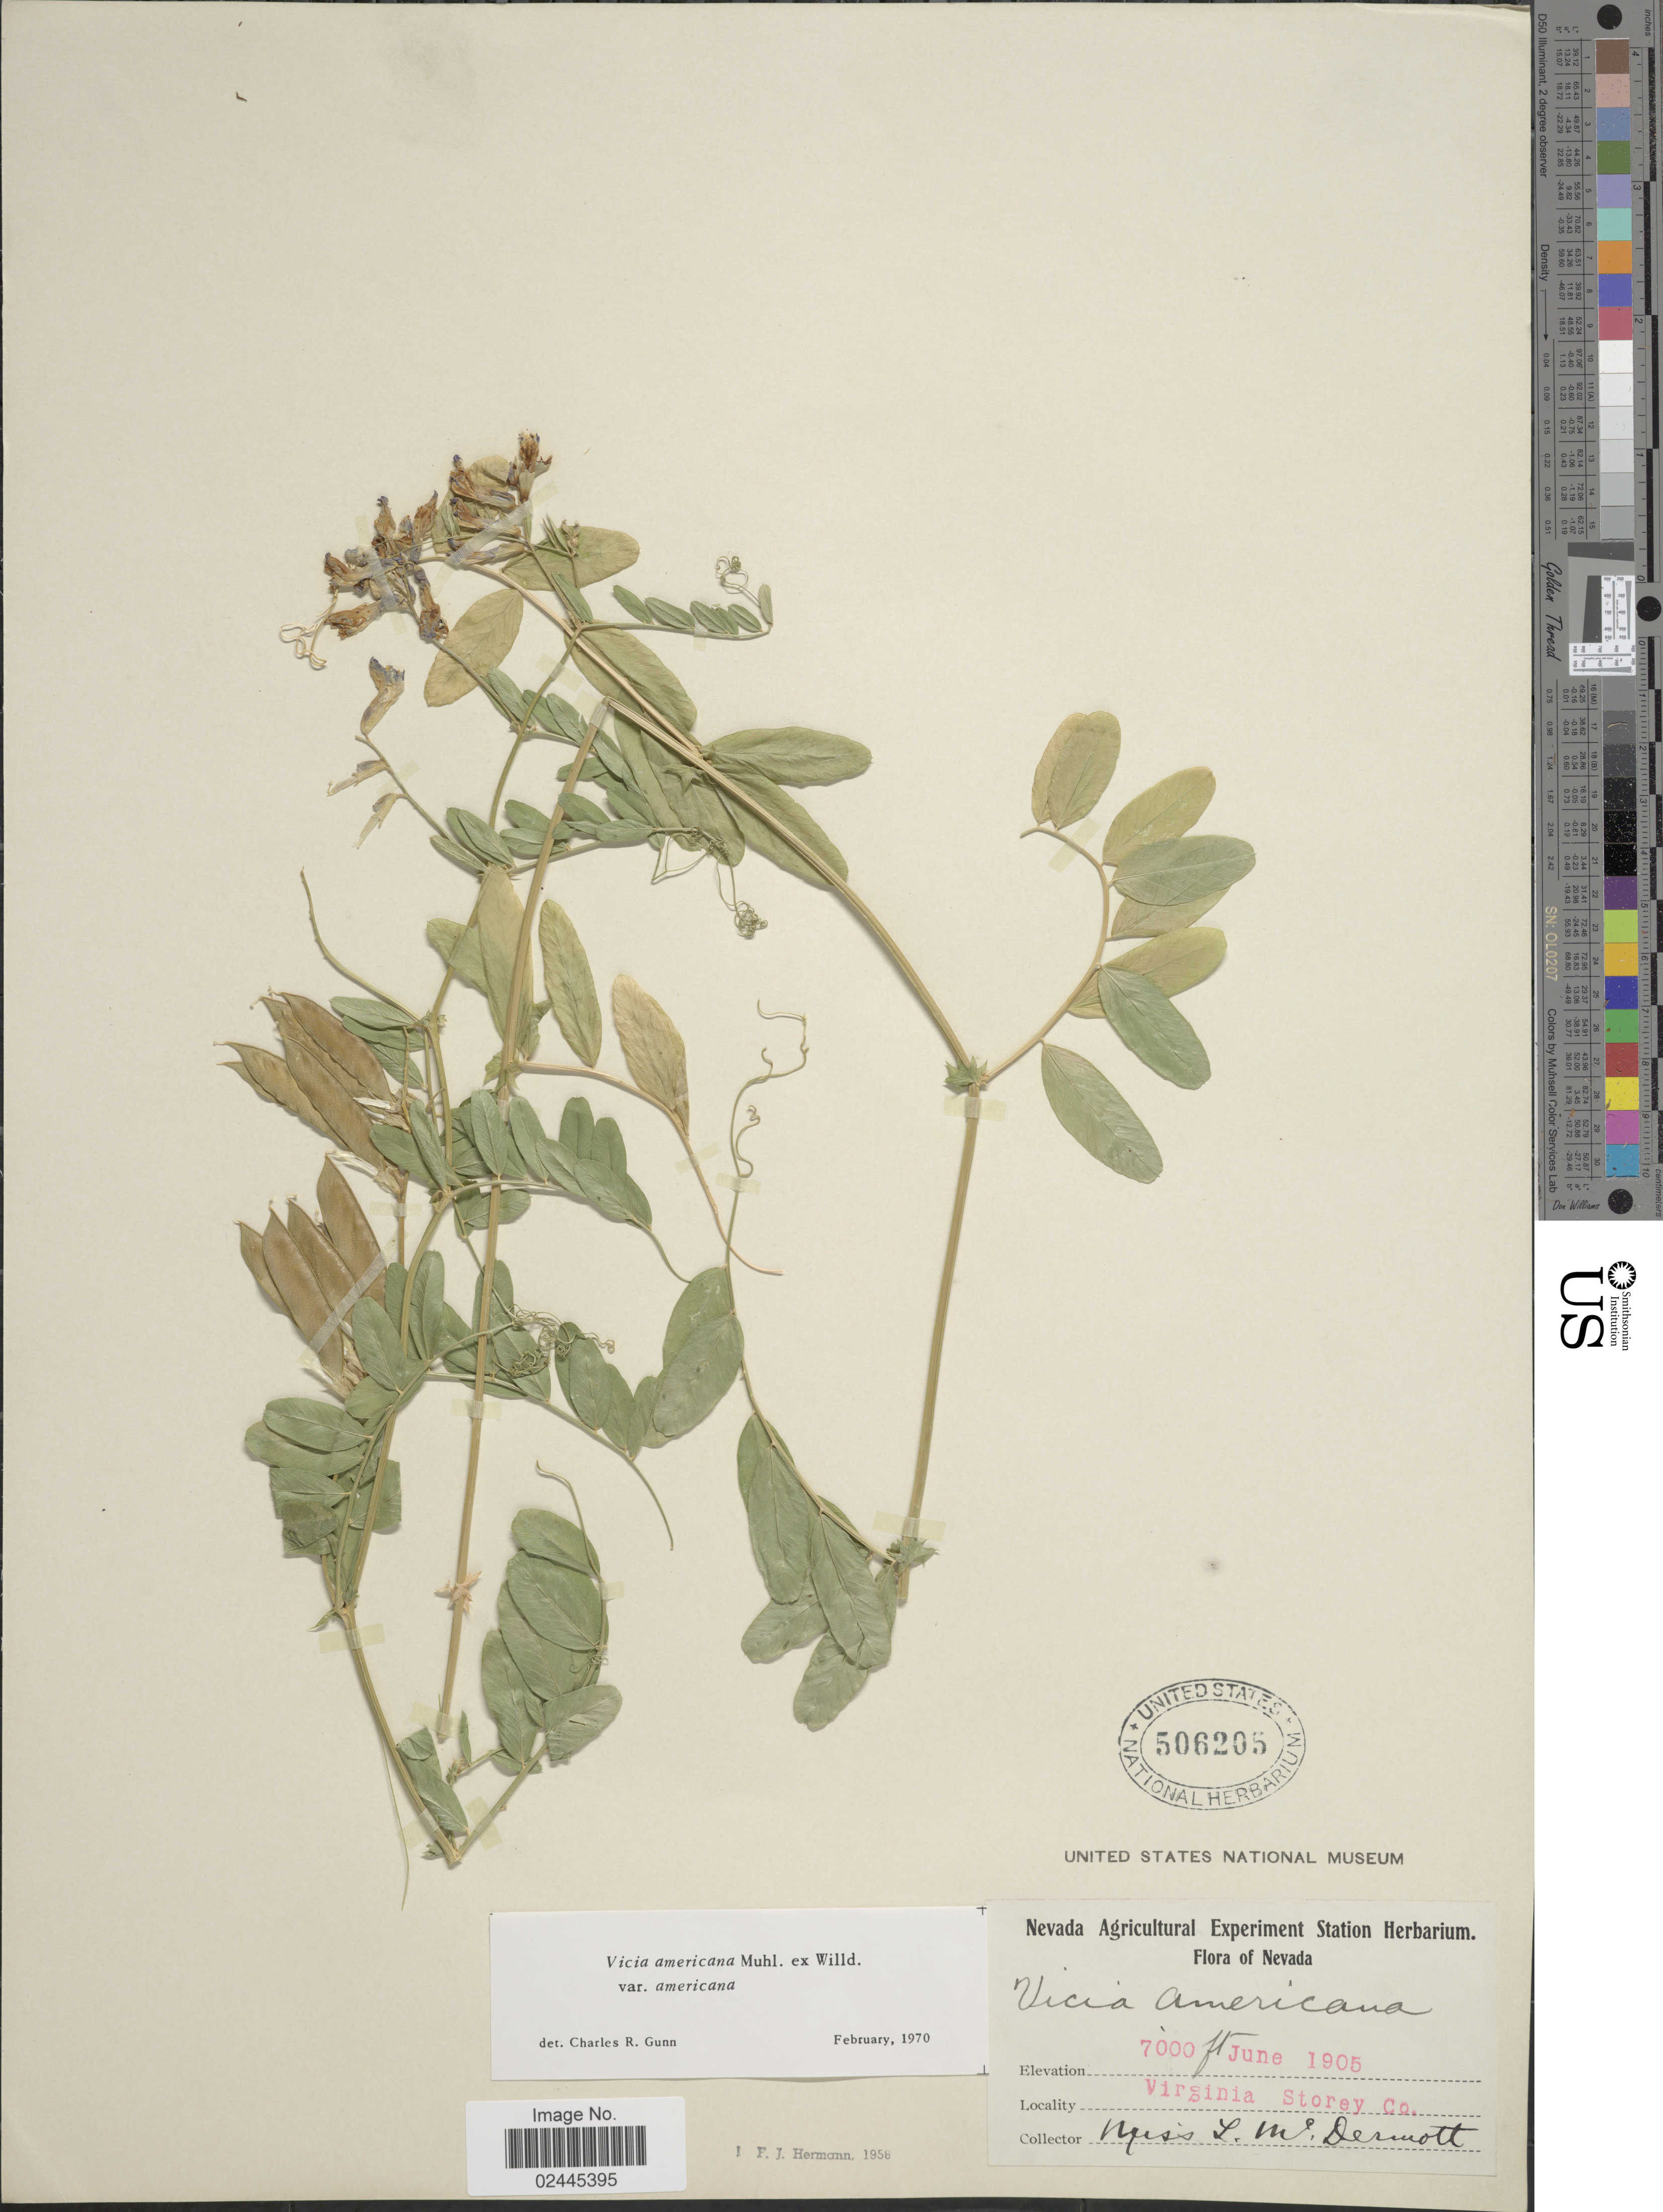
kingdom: Plantae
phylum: Tracheophyta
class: Magnoliopsida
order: Fabales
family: Fabaceae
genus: Vicia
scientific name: Vicia americana var. americana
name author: Muhl. ex Willd.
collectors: L. Dermott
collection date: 1905-06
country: United States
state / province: Nevada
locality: Virginia Storey Co.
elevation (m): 2134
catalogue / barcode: US 506205